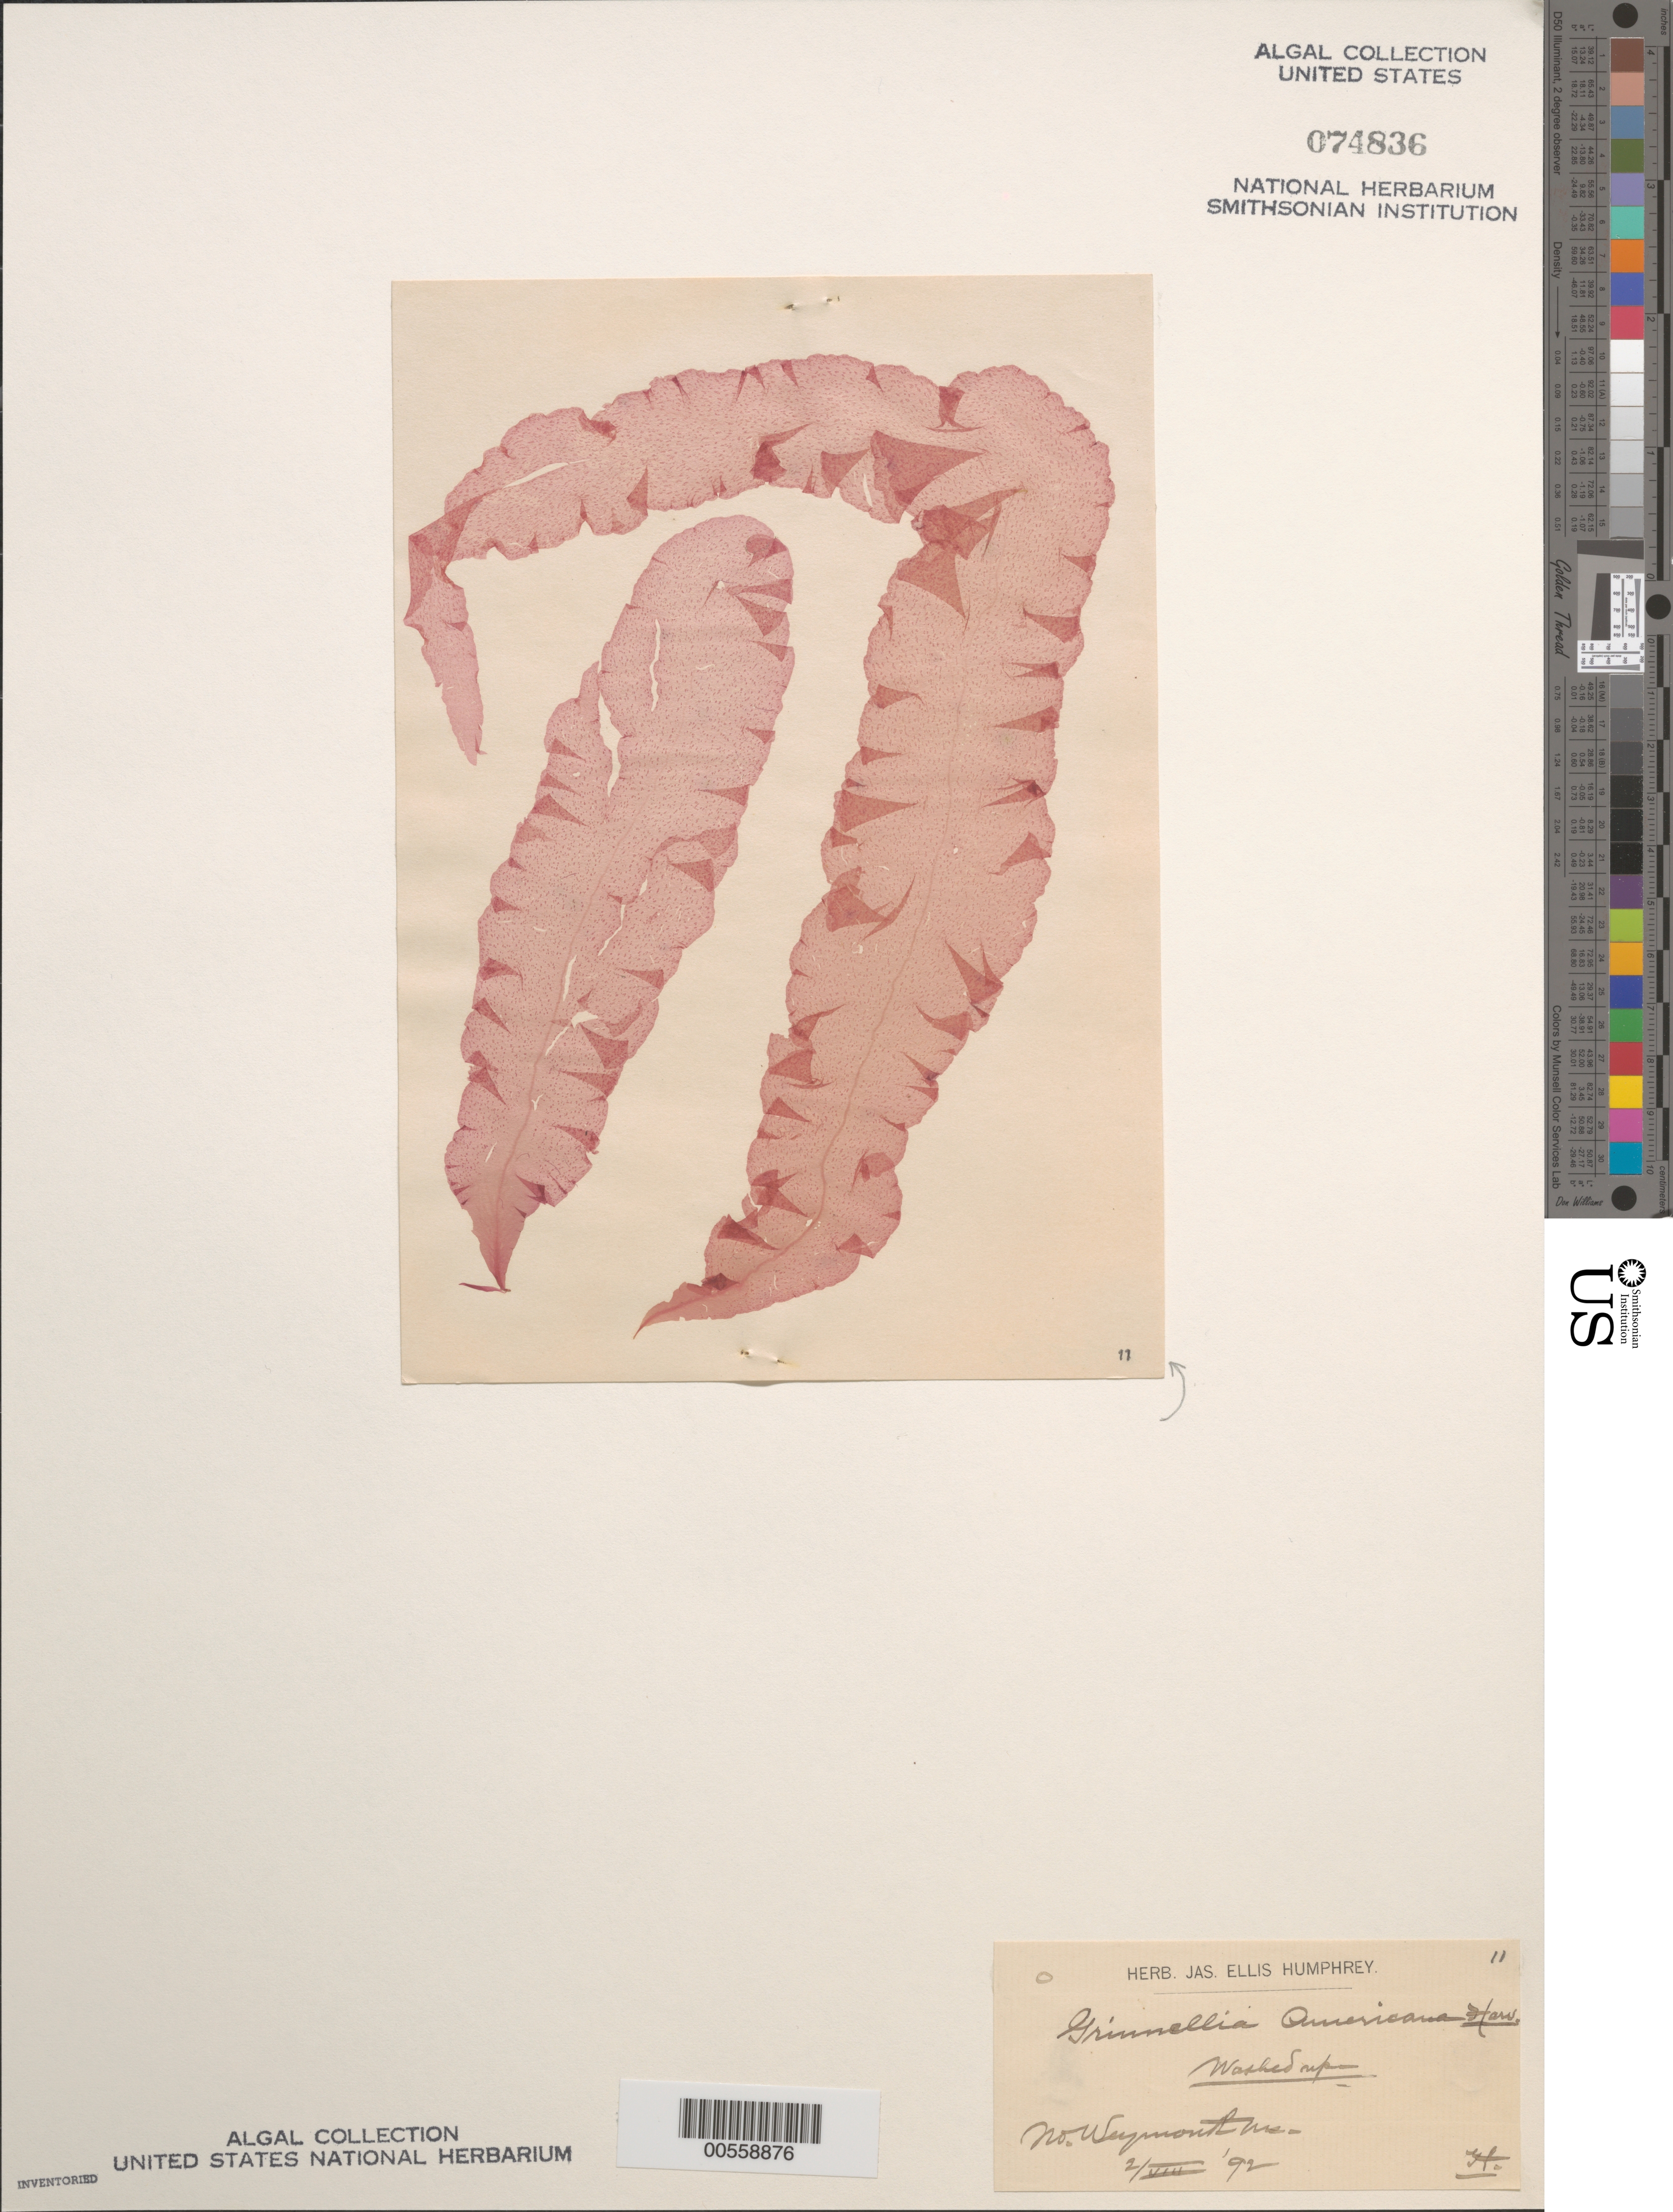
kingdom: Plantae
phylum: Rhodophyta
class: Florideophyceae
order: Ceramiales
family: Delesseriaceae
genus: Grinnellia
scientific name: Grinnellia americana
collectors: J. Humphrey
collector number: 11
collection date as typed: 02 Aug 1892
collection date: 1892-08-02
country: United States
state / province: Massachusetts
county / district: Norfolk County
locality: North Weymouth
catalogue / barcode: US 74836